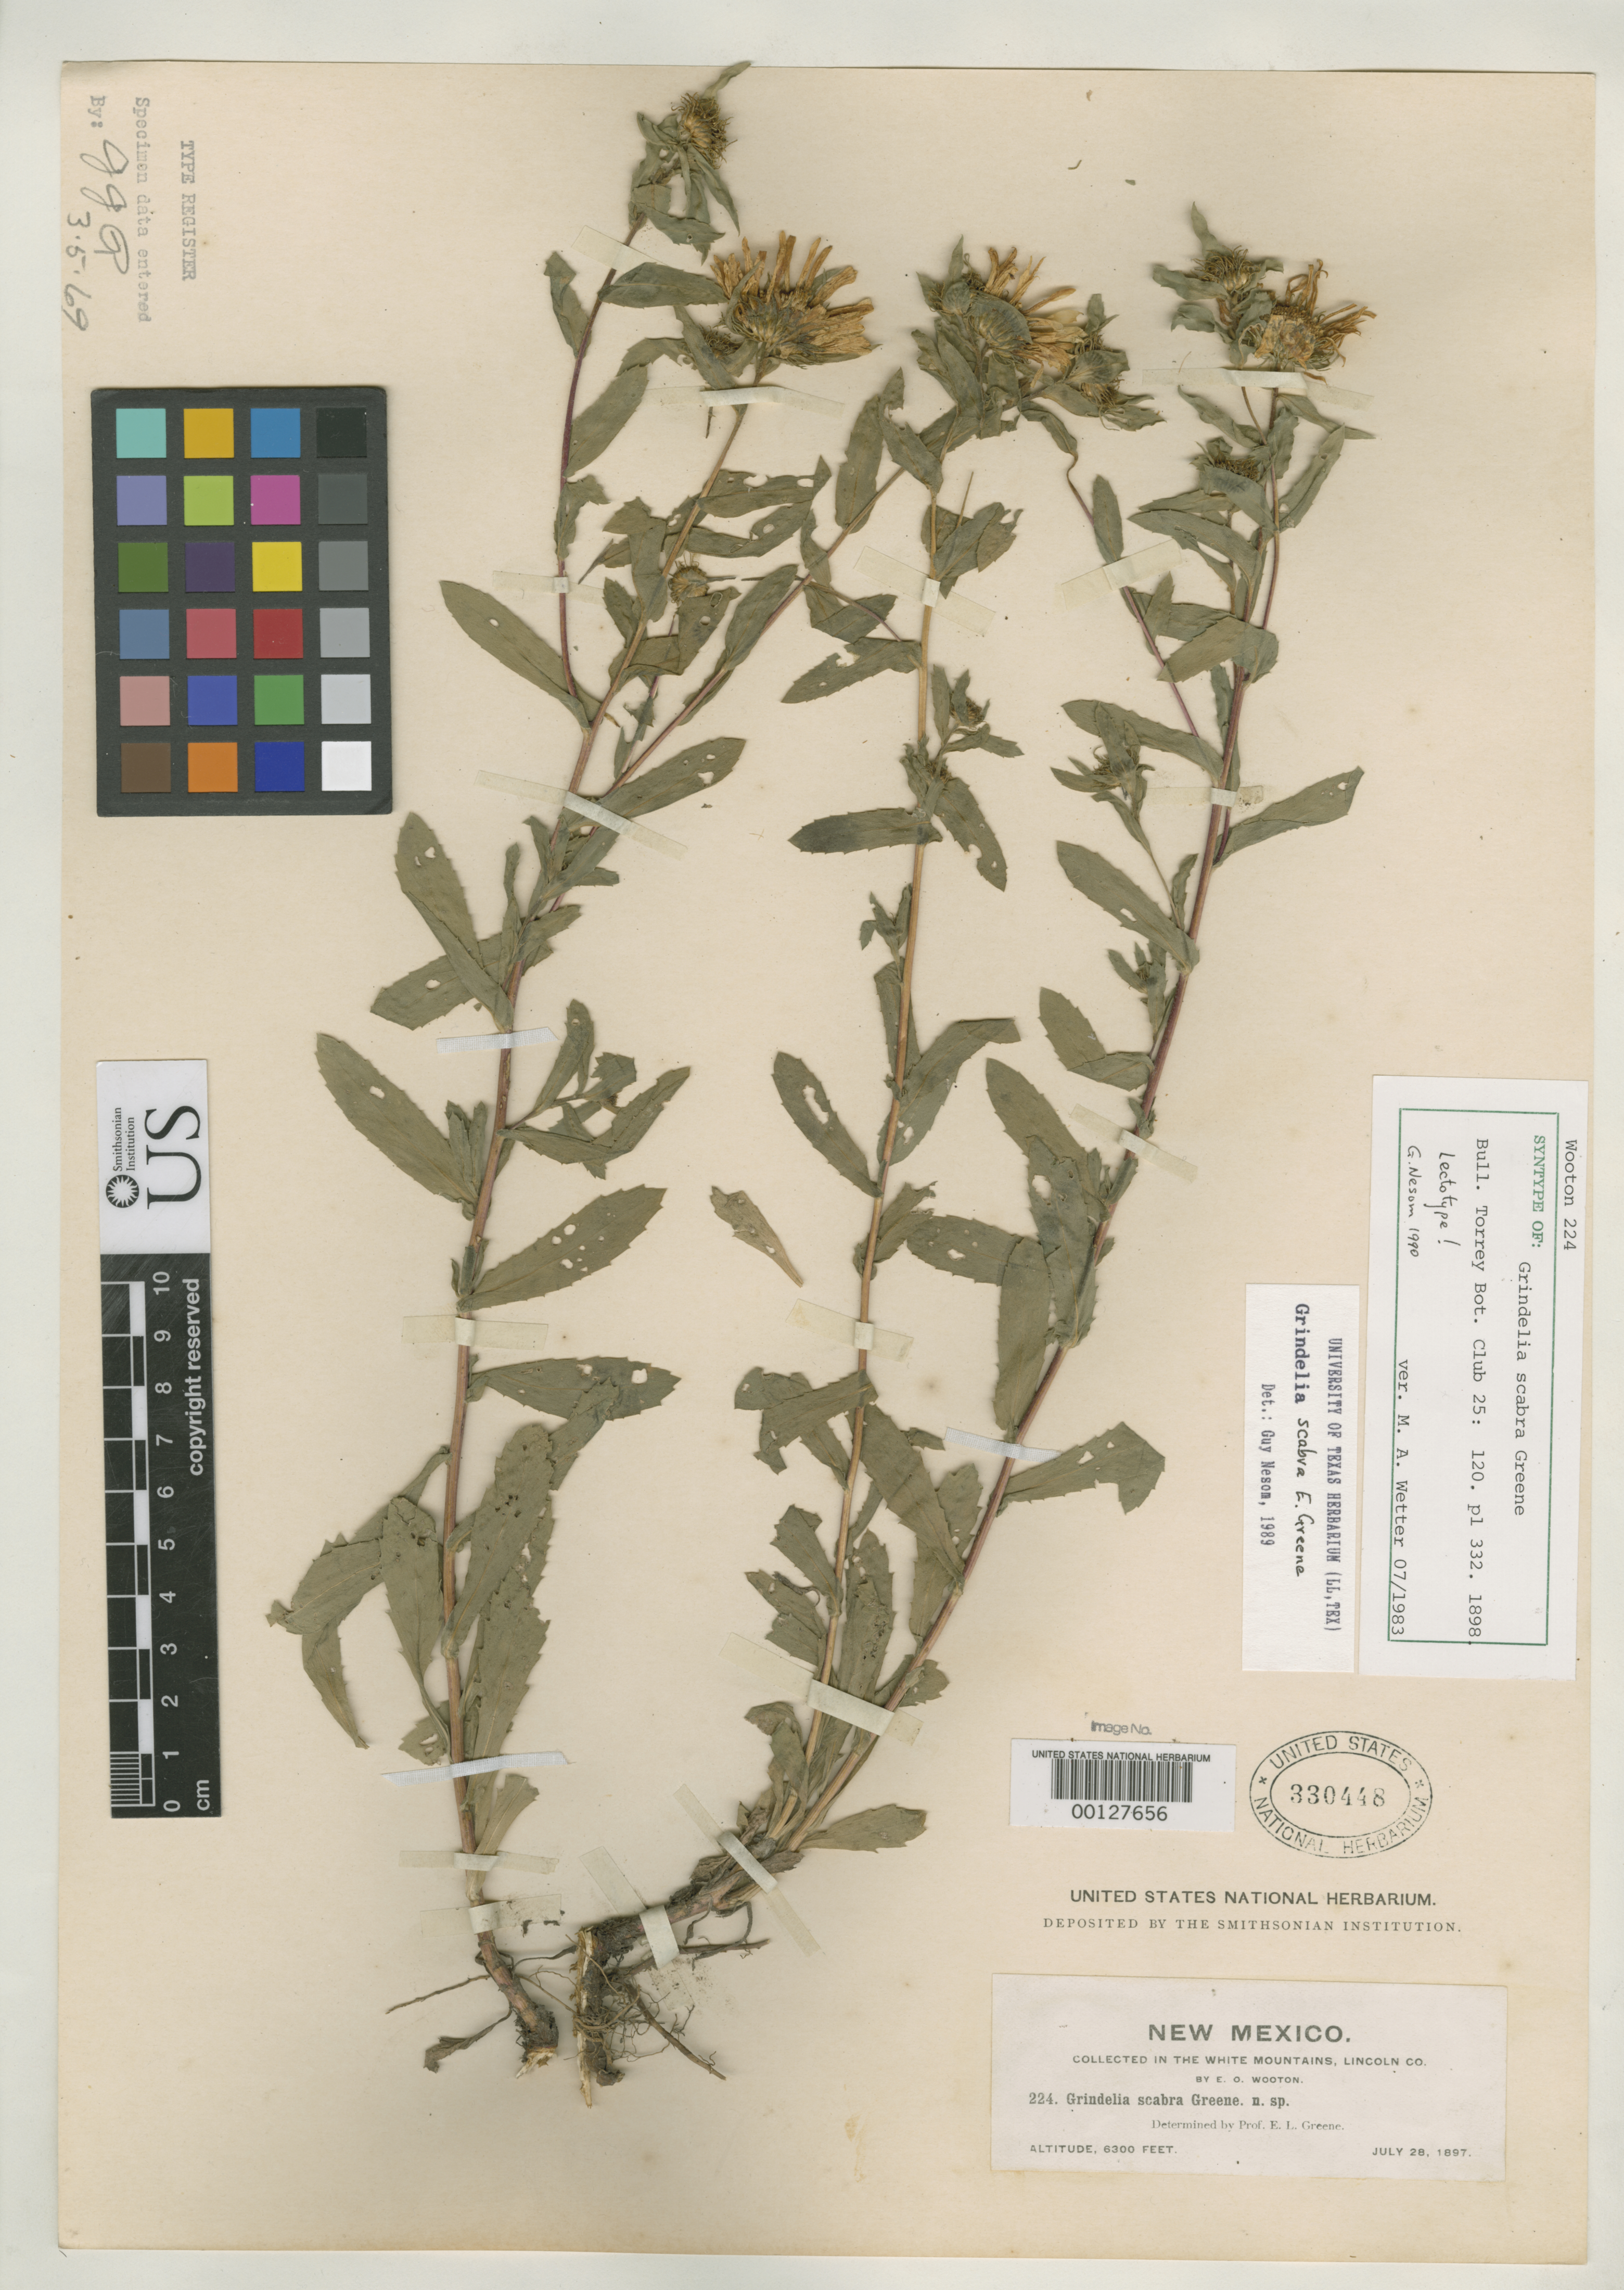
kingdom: Plantae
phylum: Tracheophyta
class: Magnoliopsida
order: Asterales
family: Asteraceae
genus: Grindelia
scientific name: Grindelia scabra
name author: Greene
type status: Lectotype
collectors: E. O. Wooton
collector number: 224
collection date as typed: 28 Jul 1897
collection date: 1897-07-28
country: United States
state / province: New Mexico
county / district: Lincoln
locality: White Mts.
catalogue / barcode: US 330448